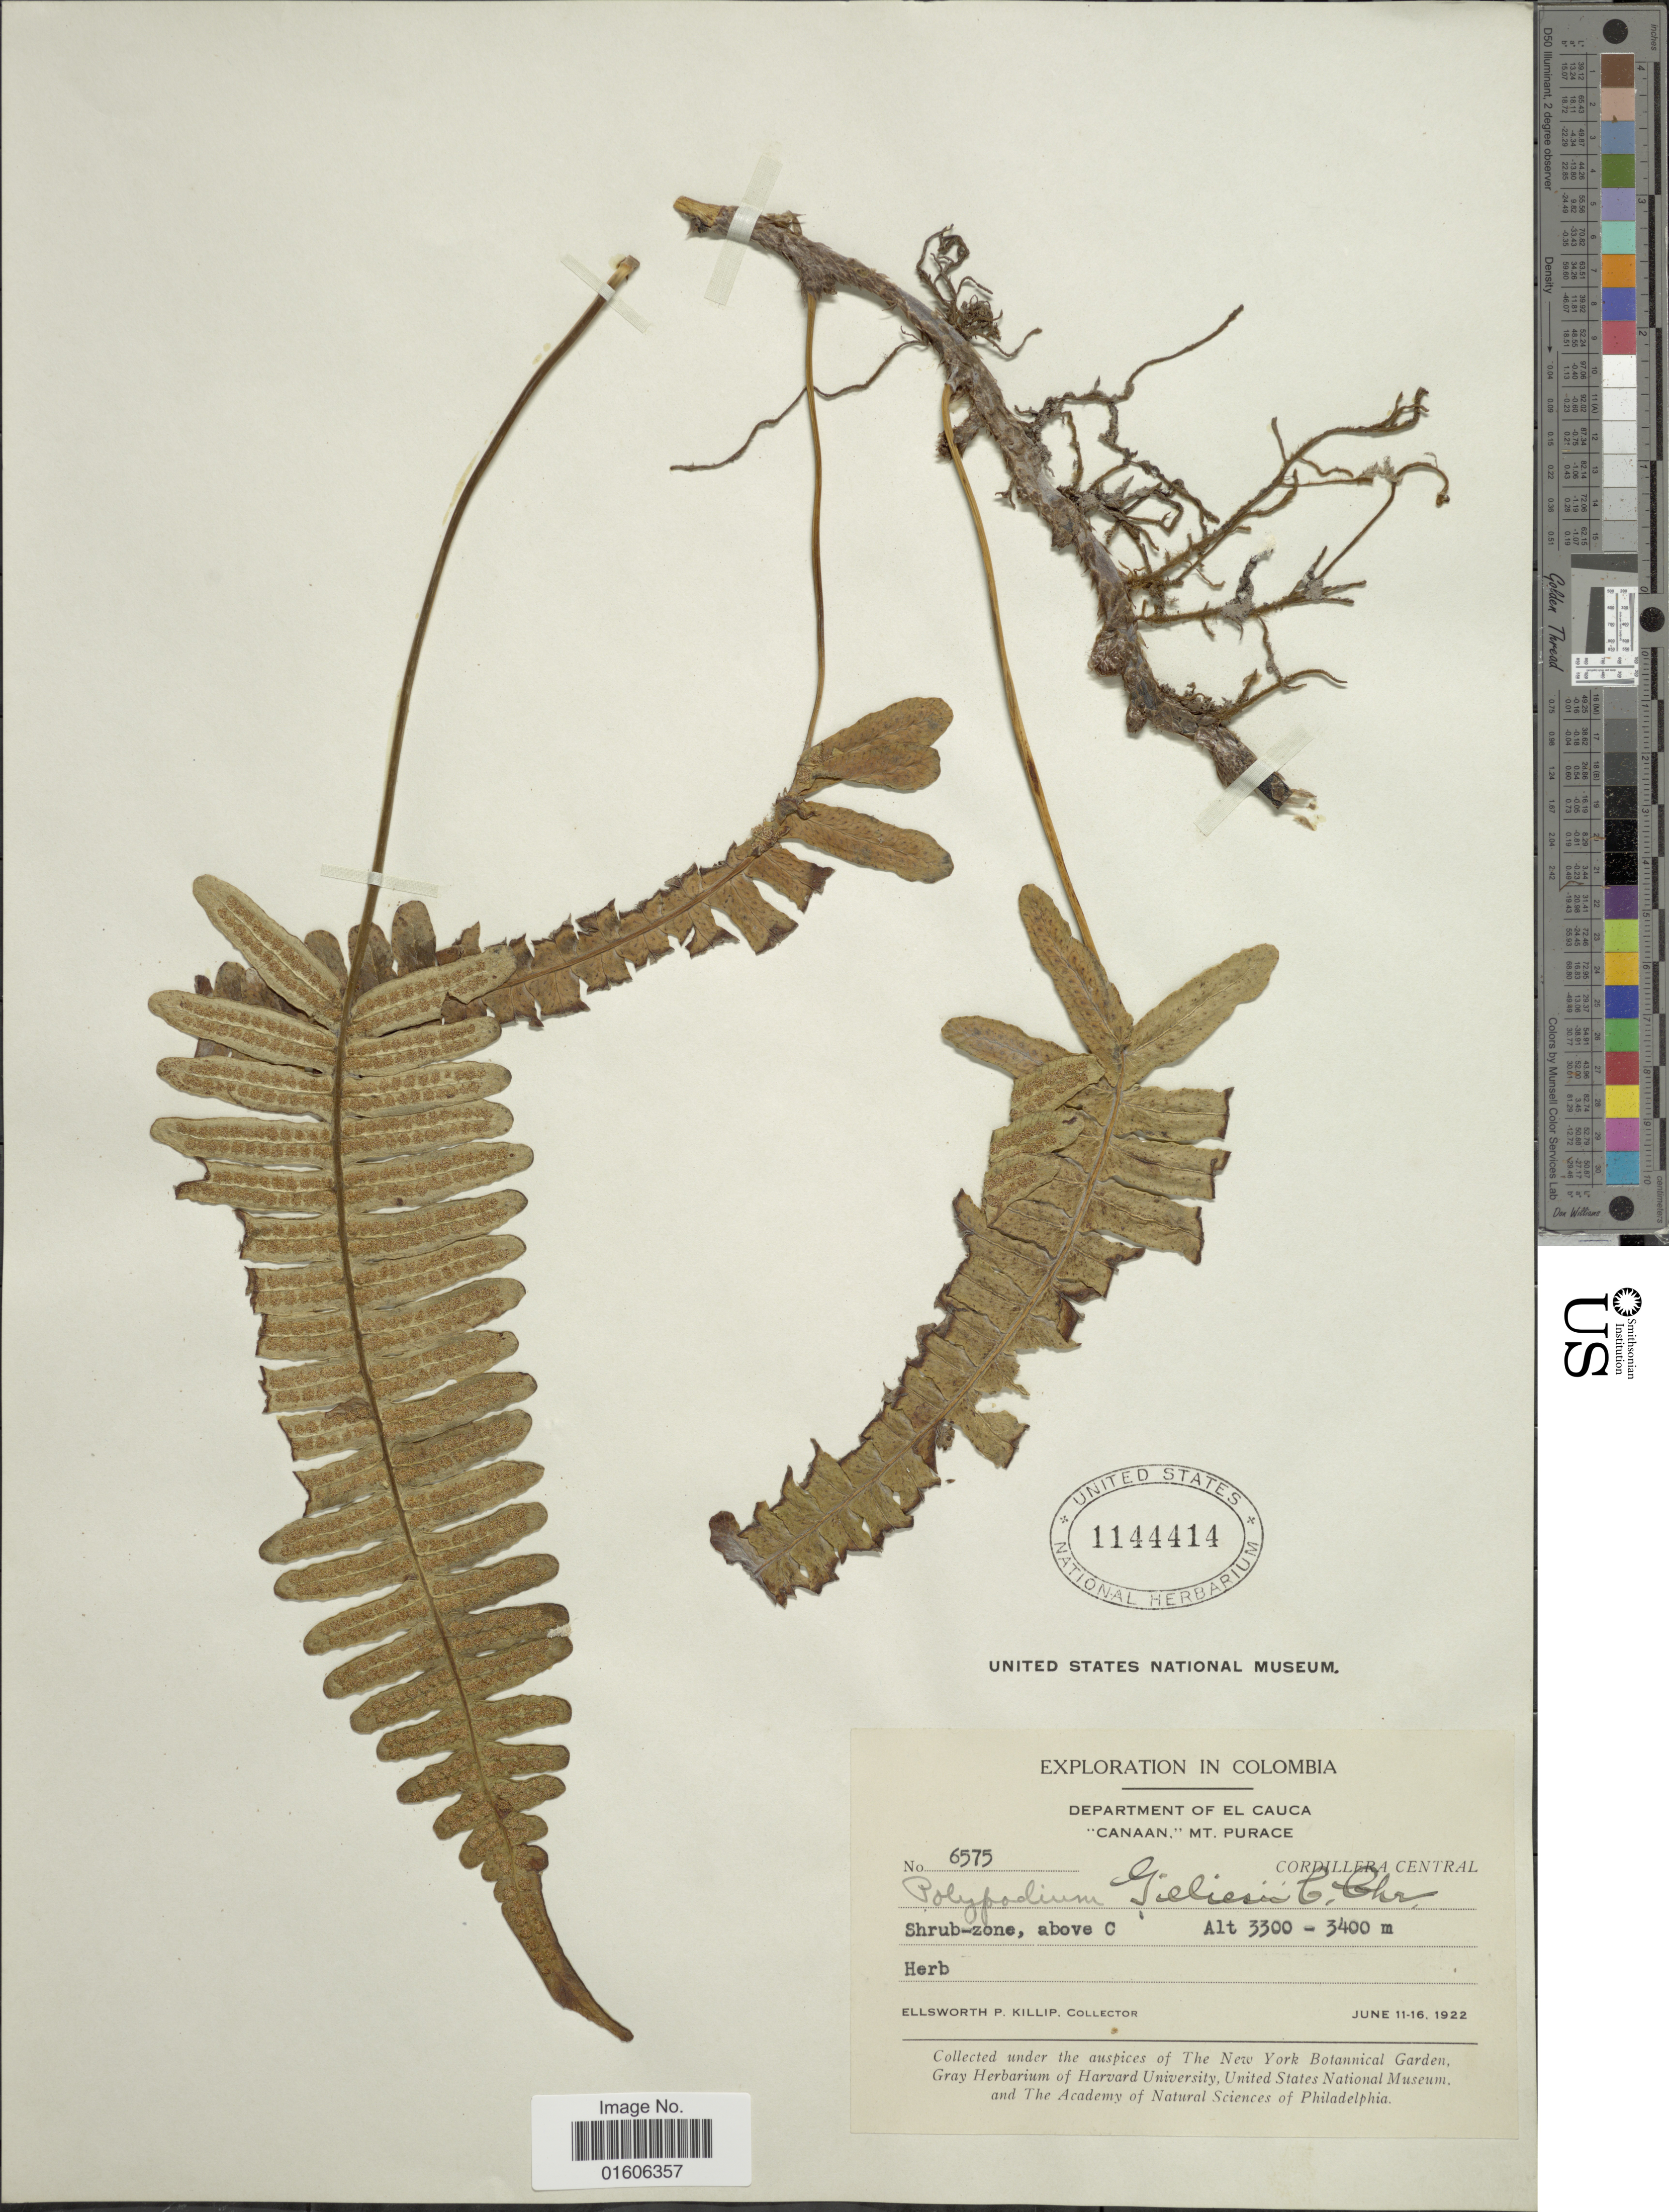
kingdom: Plantae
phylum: Tracheophyta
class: Polypodiopsida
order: Polypodiales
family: Polypodiaceae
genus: Serpocaulon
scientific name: Serpocaulon gilliesii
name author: (C. Chr.) A.R. Sm.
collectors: E. P. Killip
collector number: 6575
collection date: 1922-06-11/1922-06-16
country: Colombia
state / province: Cauca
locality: Department of El Cauca. "Canaan", Mt. Purace. Cordillera Central. Shrub-zone, above C.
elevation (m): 3300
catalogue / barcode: US 1144414